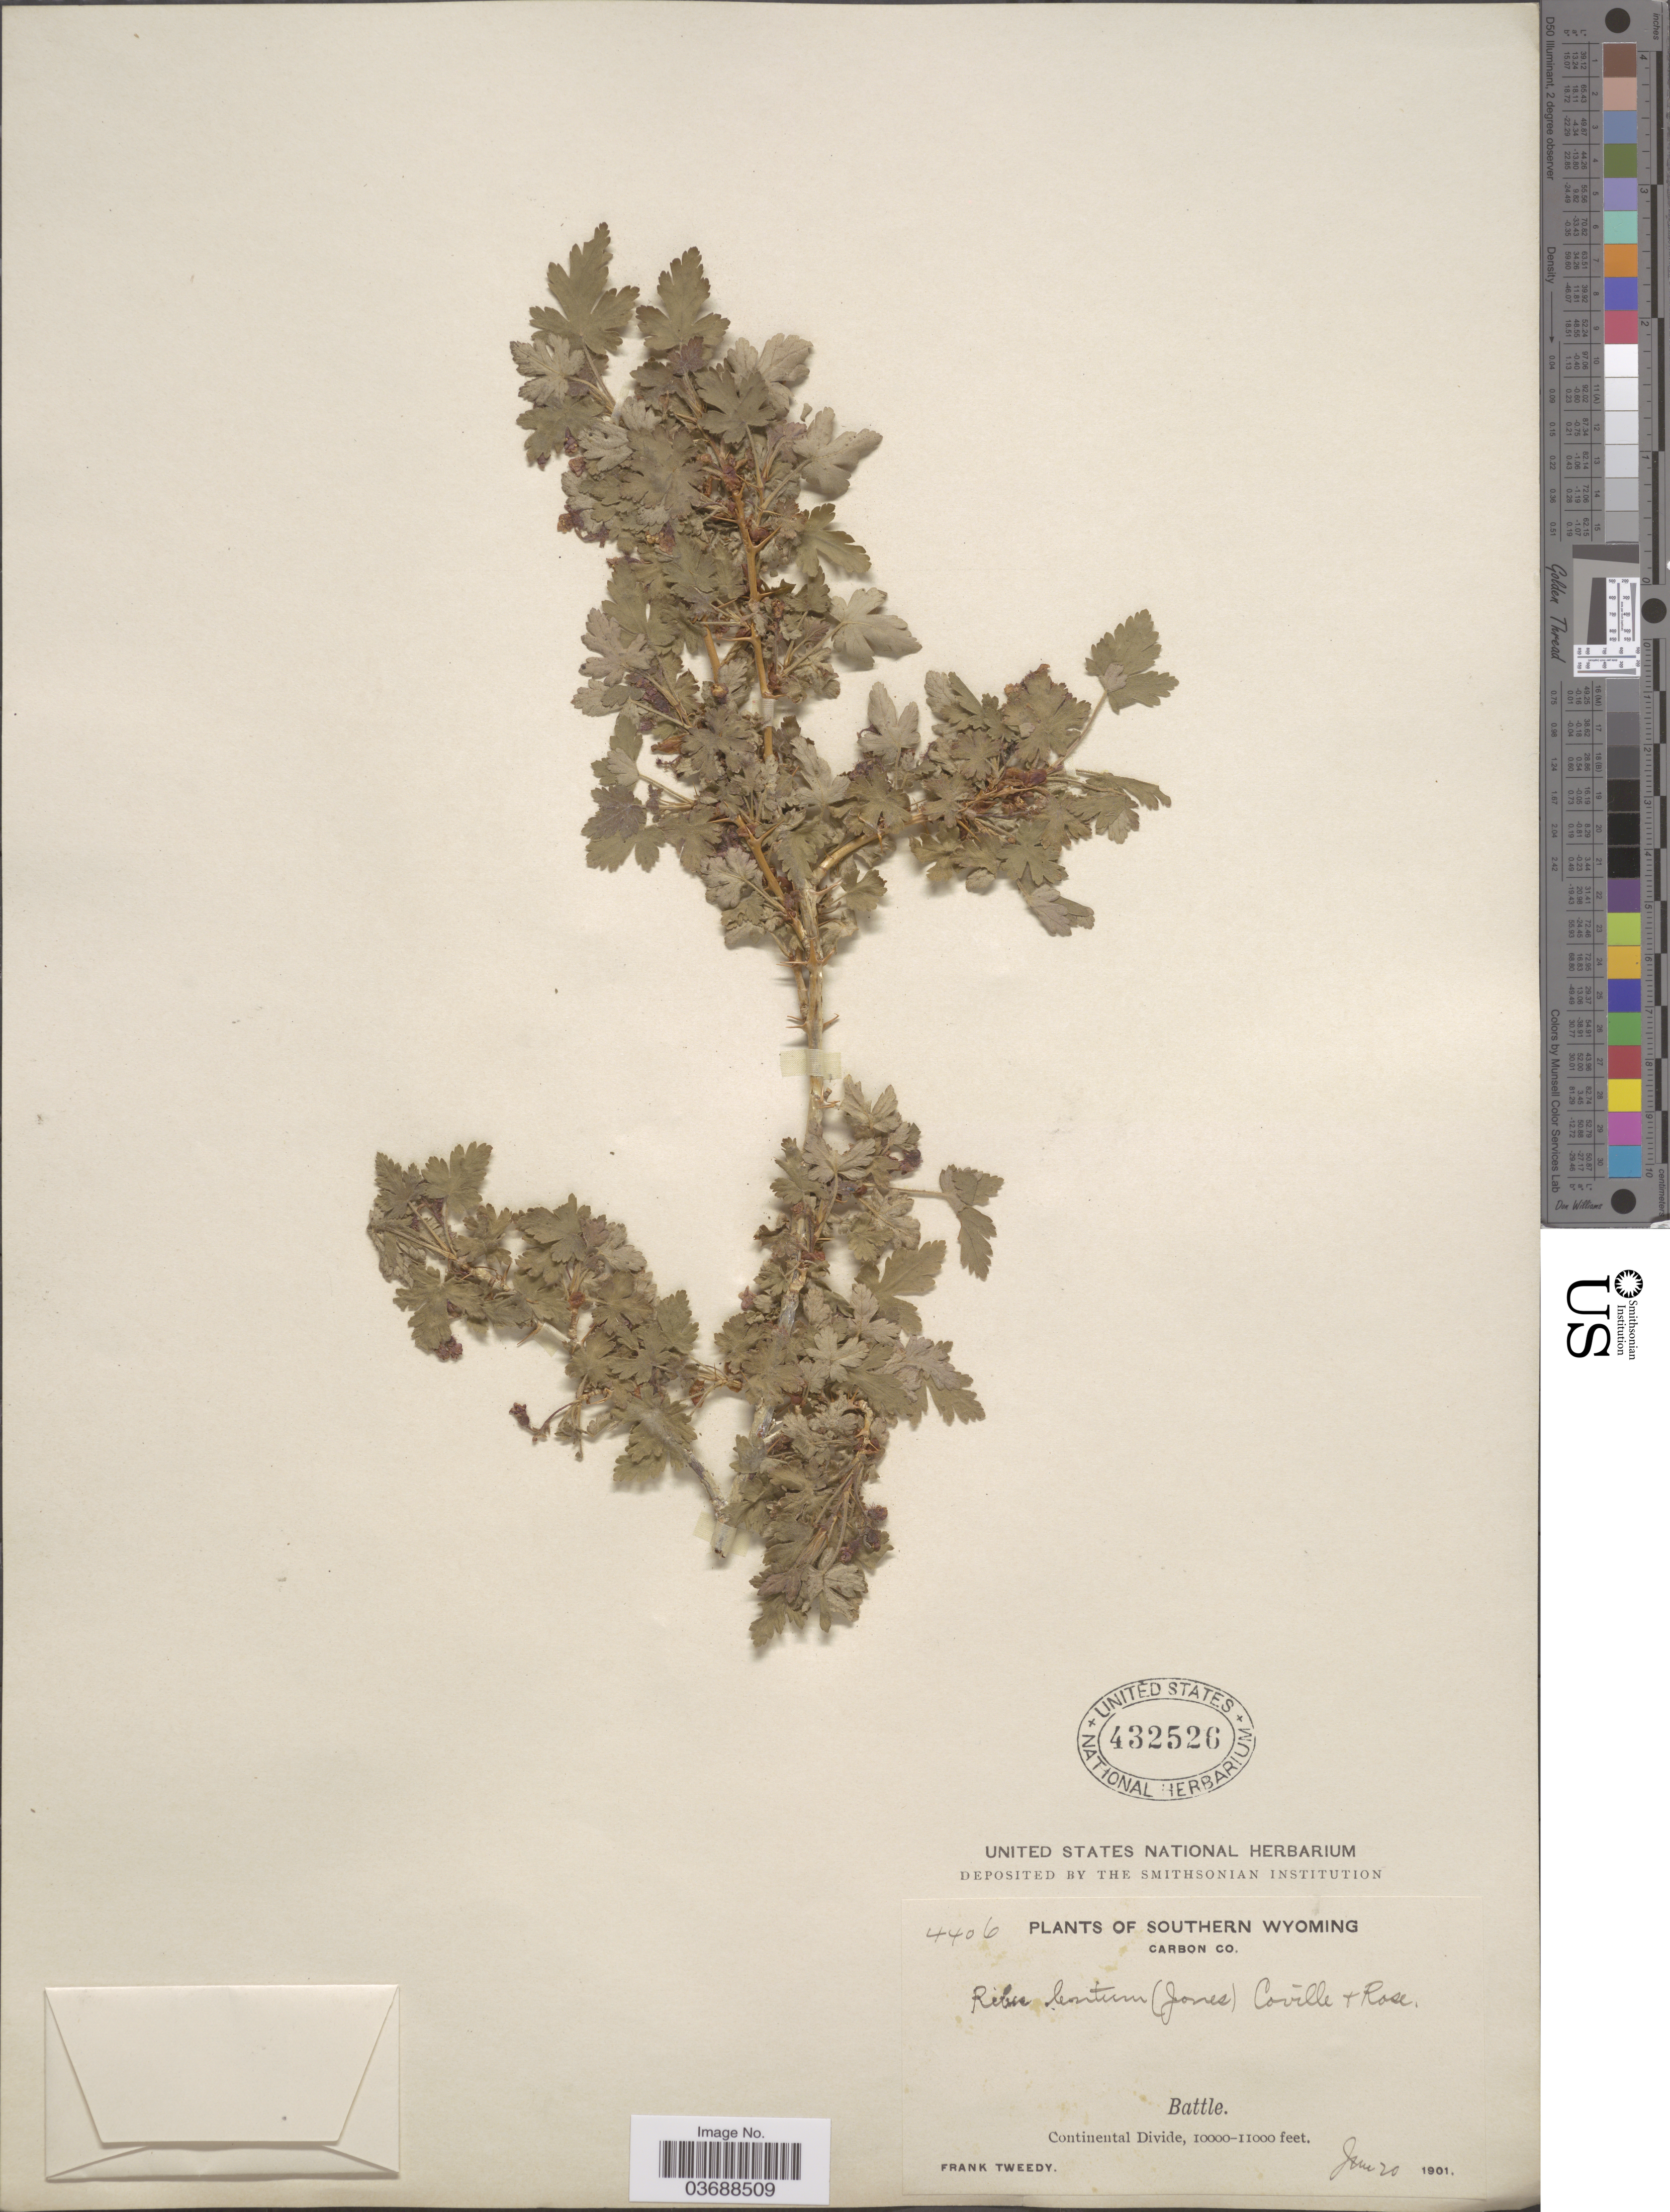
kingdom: Plantae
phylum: Tracheophyta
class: Magnoliopsida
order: Saxifragales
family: Grossulariaceae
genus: Ribes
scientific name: Ribes montigenum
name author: McClatchie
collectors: F. Tweedy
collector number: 4406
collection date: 1901-06-20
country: United States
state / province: Wyoming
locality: Southern Wyoming, Carbon Co. Battle. Continental Divide.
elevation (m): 3048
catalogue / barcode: US 432526